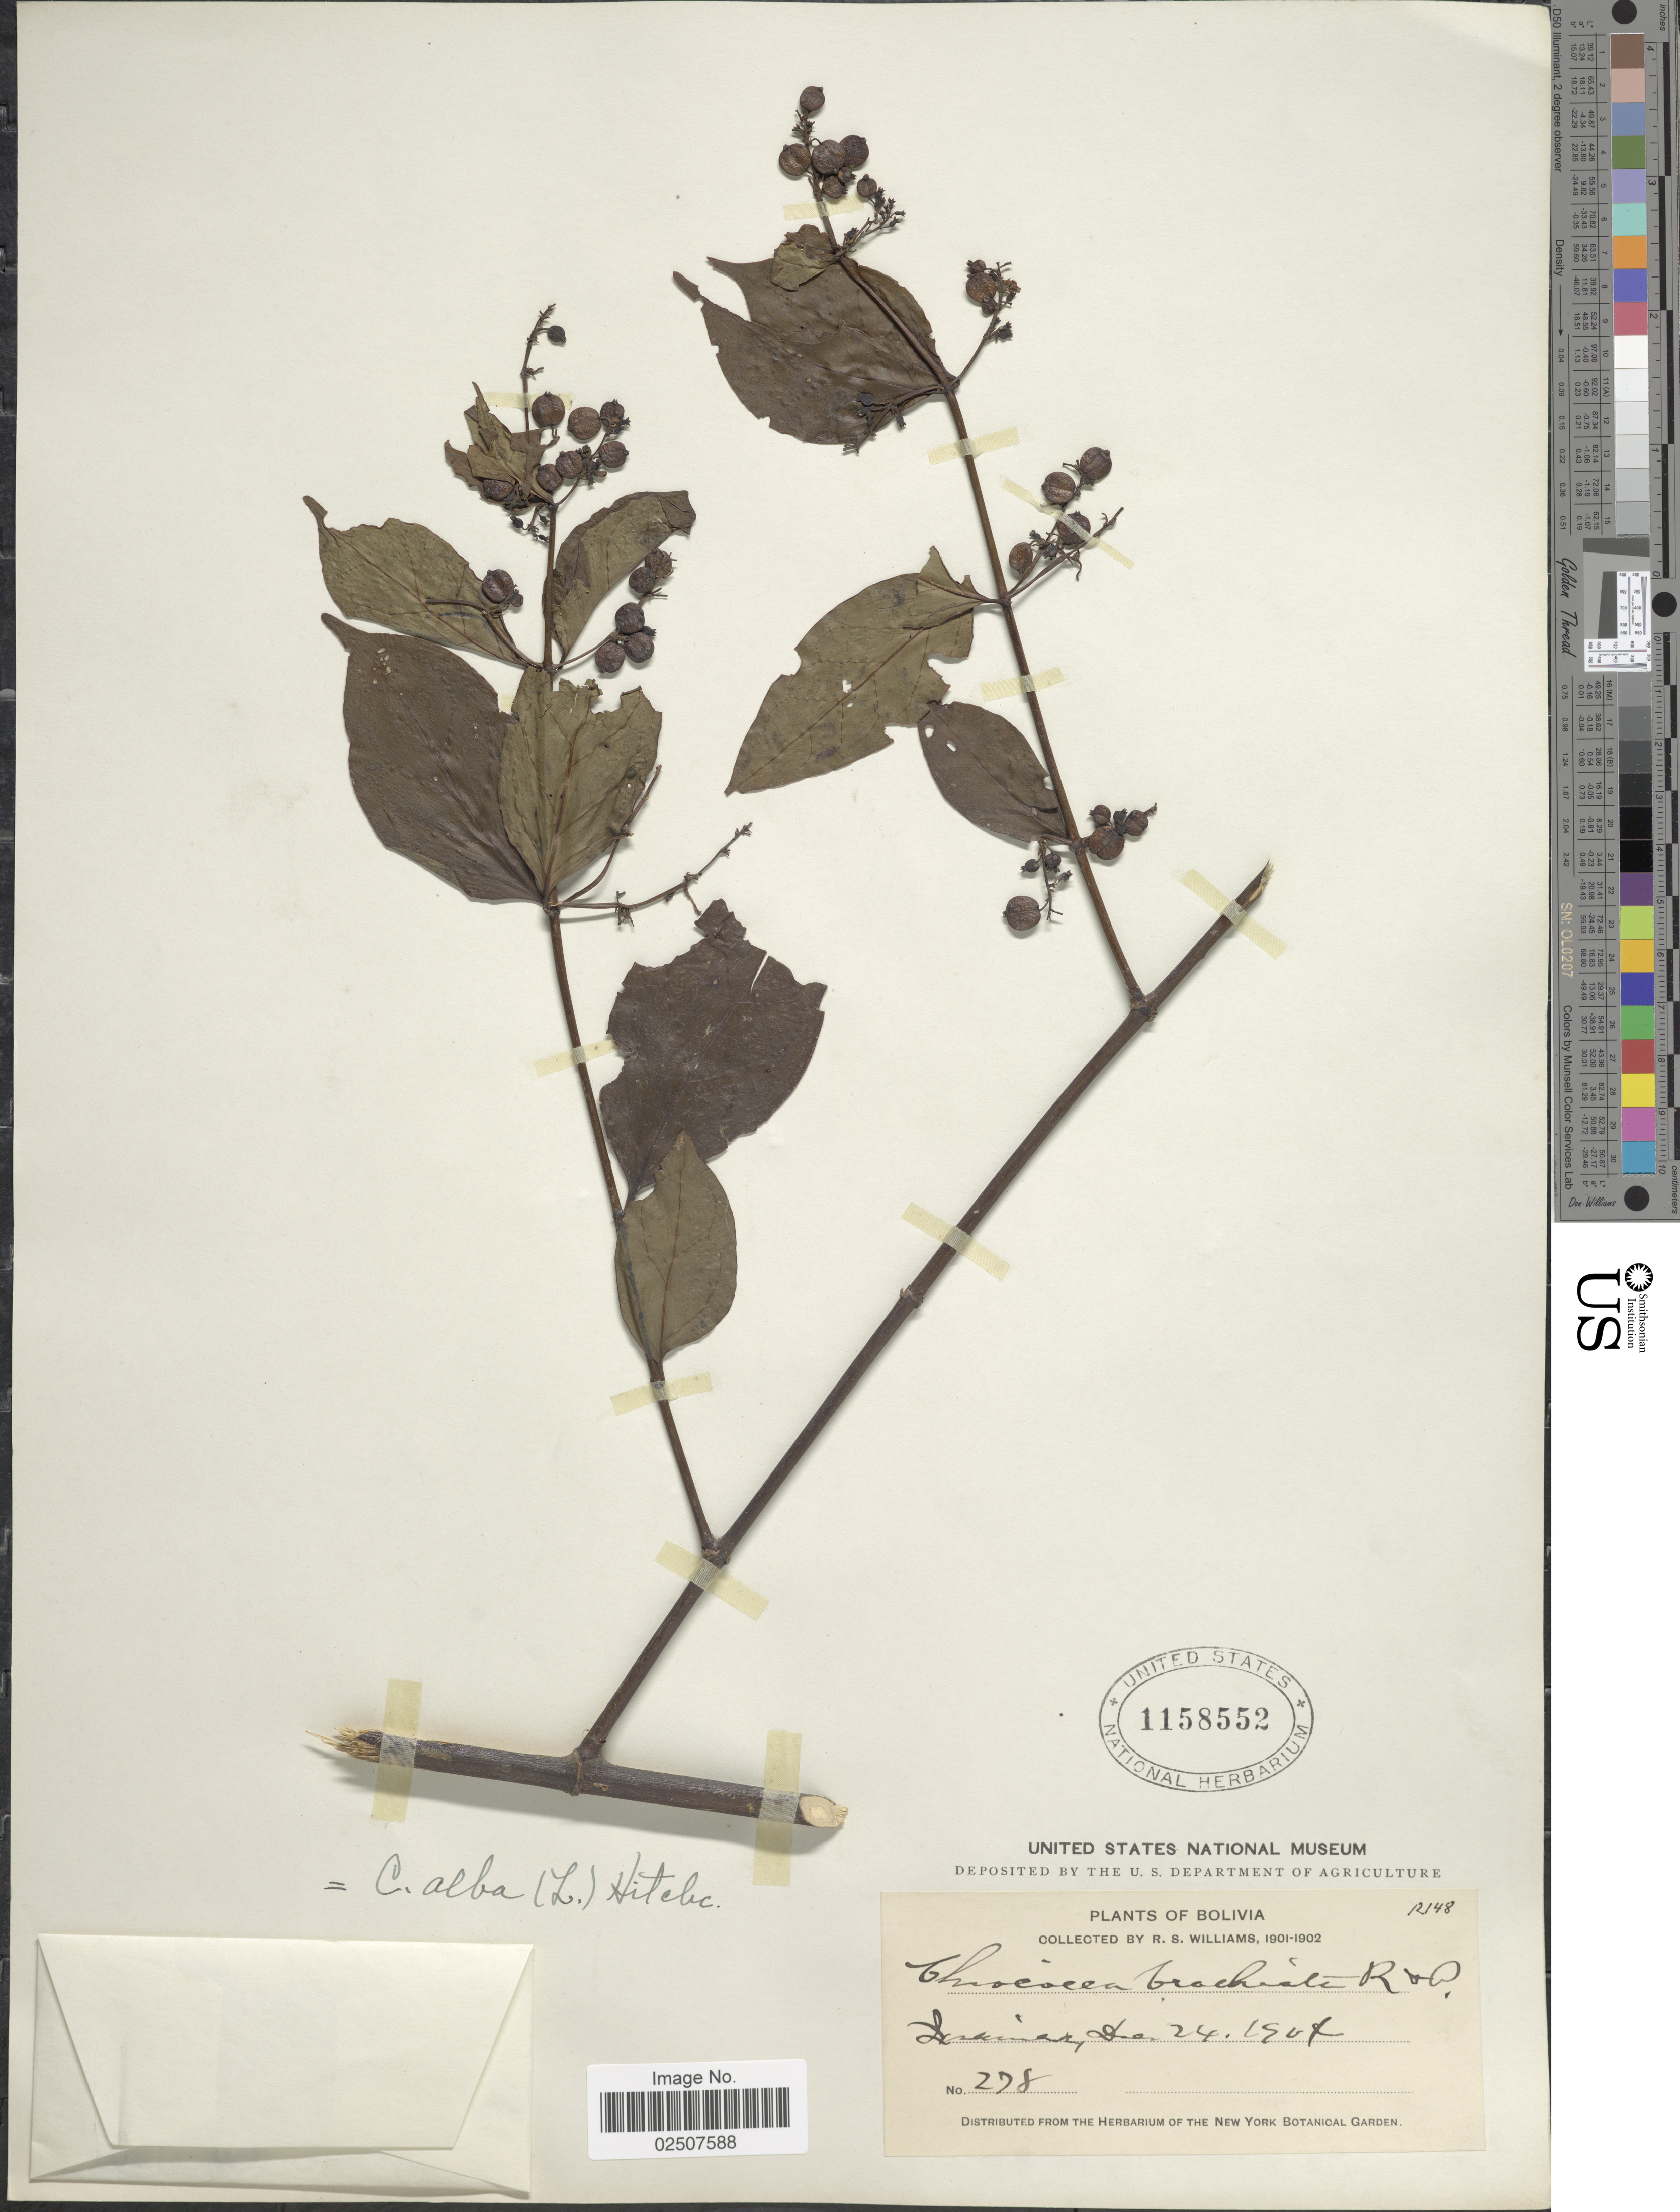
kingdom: Plantae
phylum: Tracheophyta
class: Magnoliopsida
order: Gentianales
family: Rubiaceae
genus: Chiococca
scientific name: Chiococca alba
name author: (L.) Hitchc.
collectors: R. S. Williams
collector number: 278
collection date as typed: Dec. 24, 1901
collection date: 1901-12-24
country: Bolivia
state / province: La Paz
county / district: Iturralde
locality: Ixiamas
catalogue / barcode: US 1158552